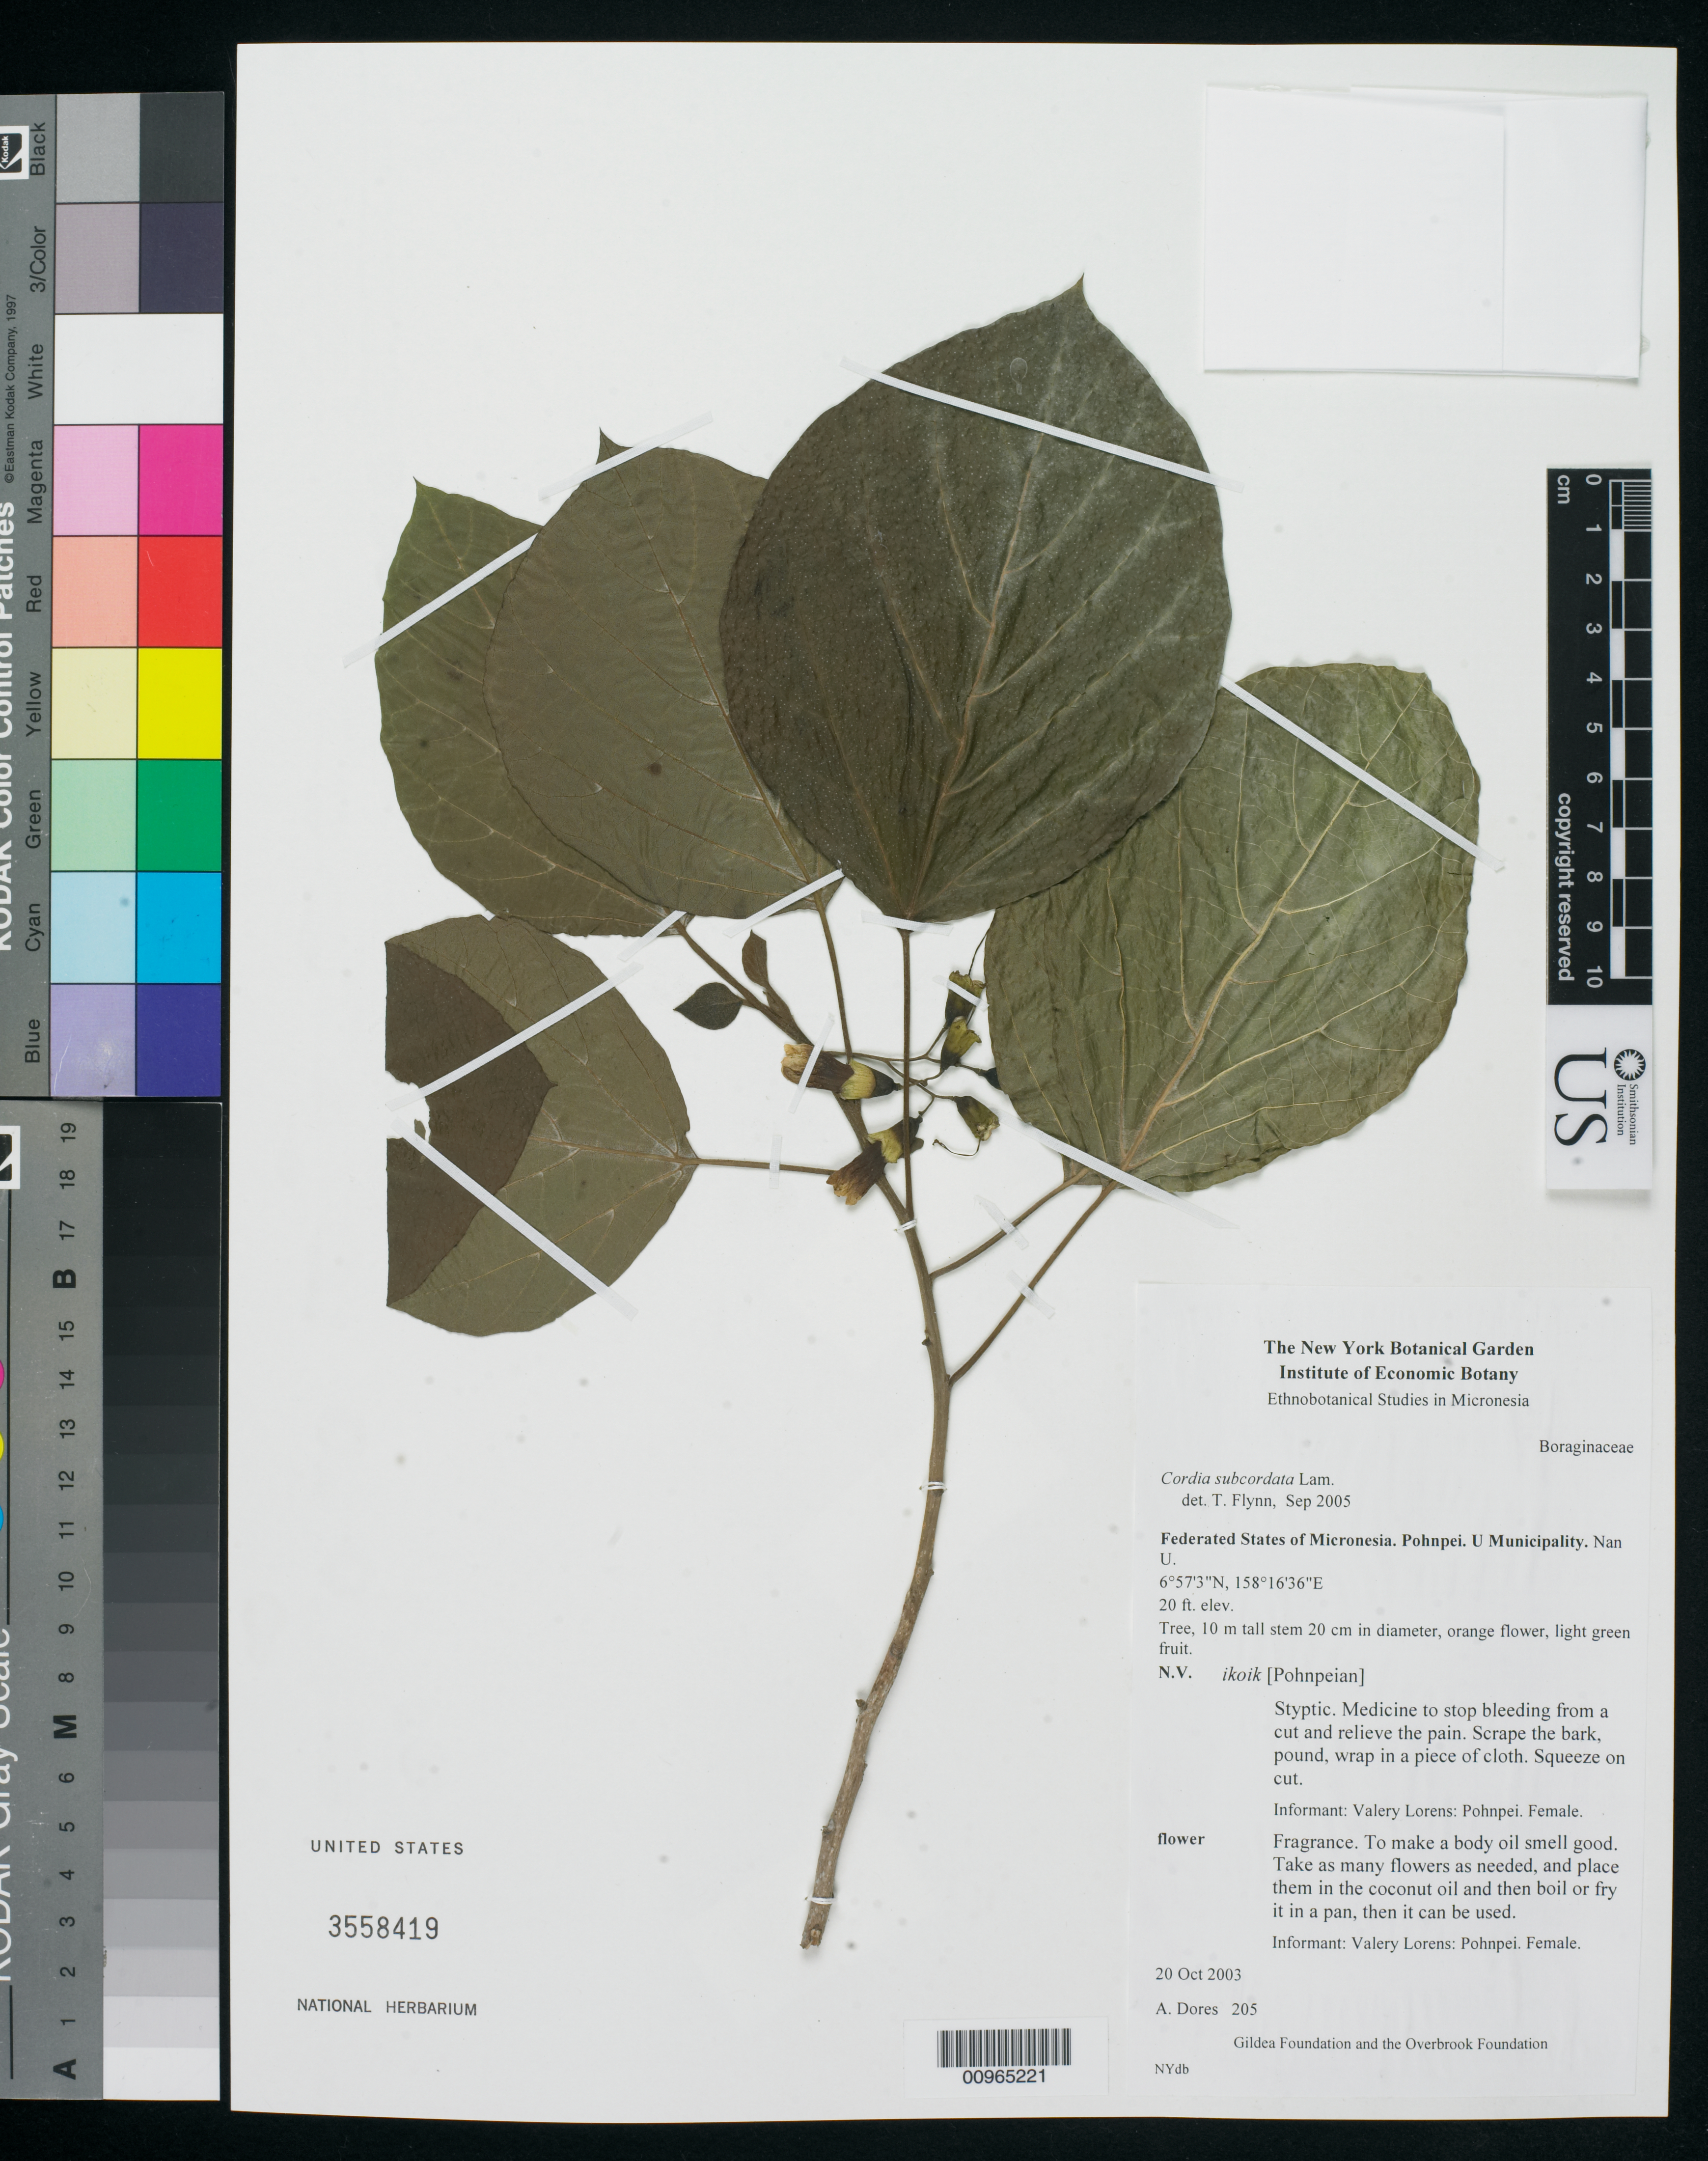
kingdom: Plantae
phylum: Tracheophyta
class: Magnoliopsida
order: Boraginales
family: Cordiaceae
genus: Cordia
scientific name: Cordia subcordata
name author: Lam.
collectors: A. Dores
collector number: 205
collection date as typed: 20 Oct 2003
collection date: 2003-10-20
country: Micronesia, Federated States of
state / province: Pohnpei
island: Pohnpei [Ponape]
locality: Nan U, U Muncipality, Pohnpei, Micronesia.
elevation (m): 6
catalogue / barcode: US 3558419